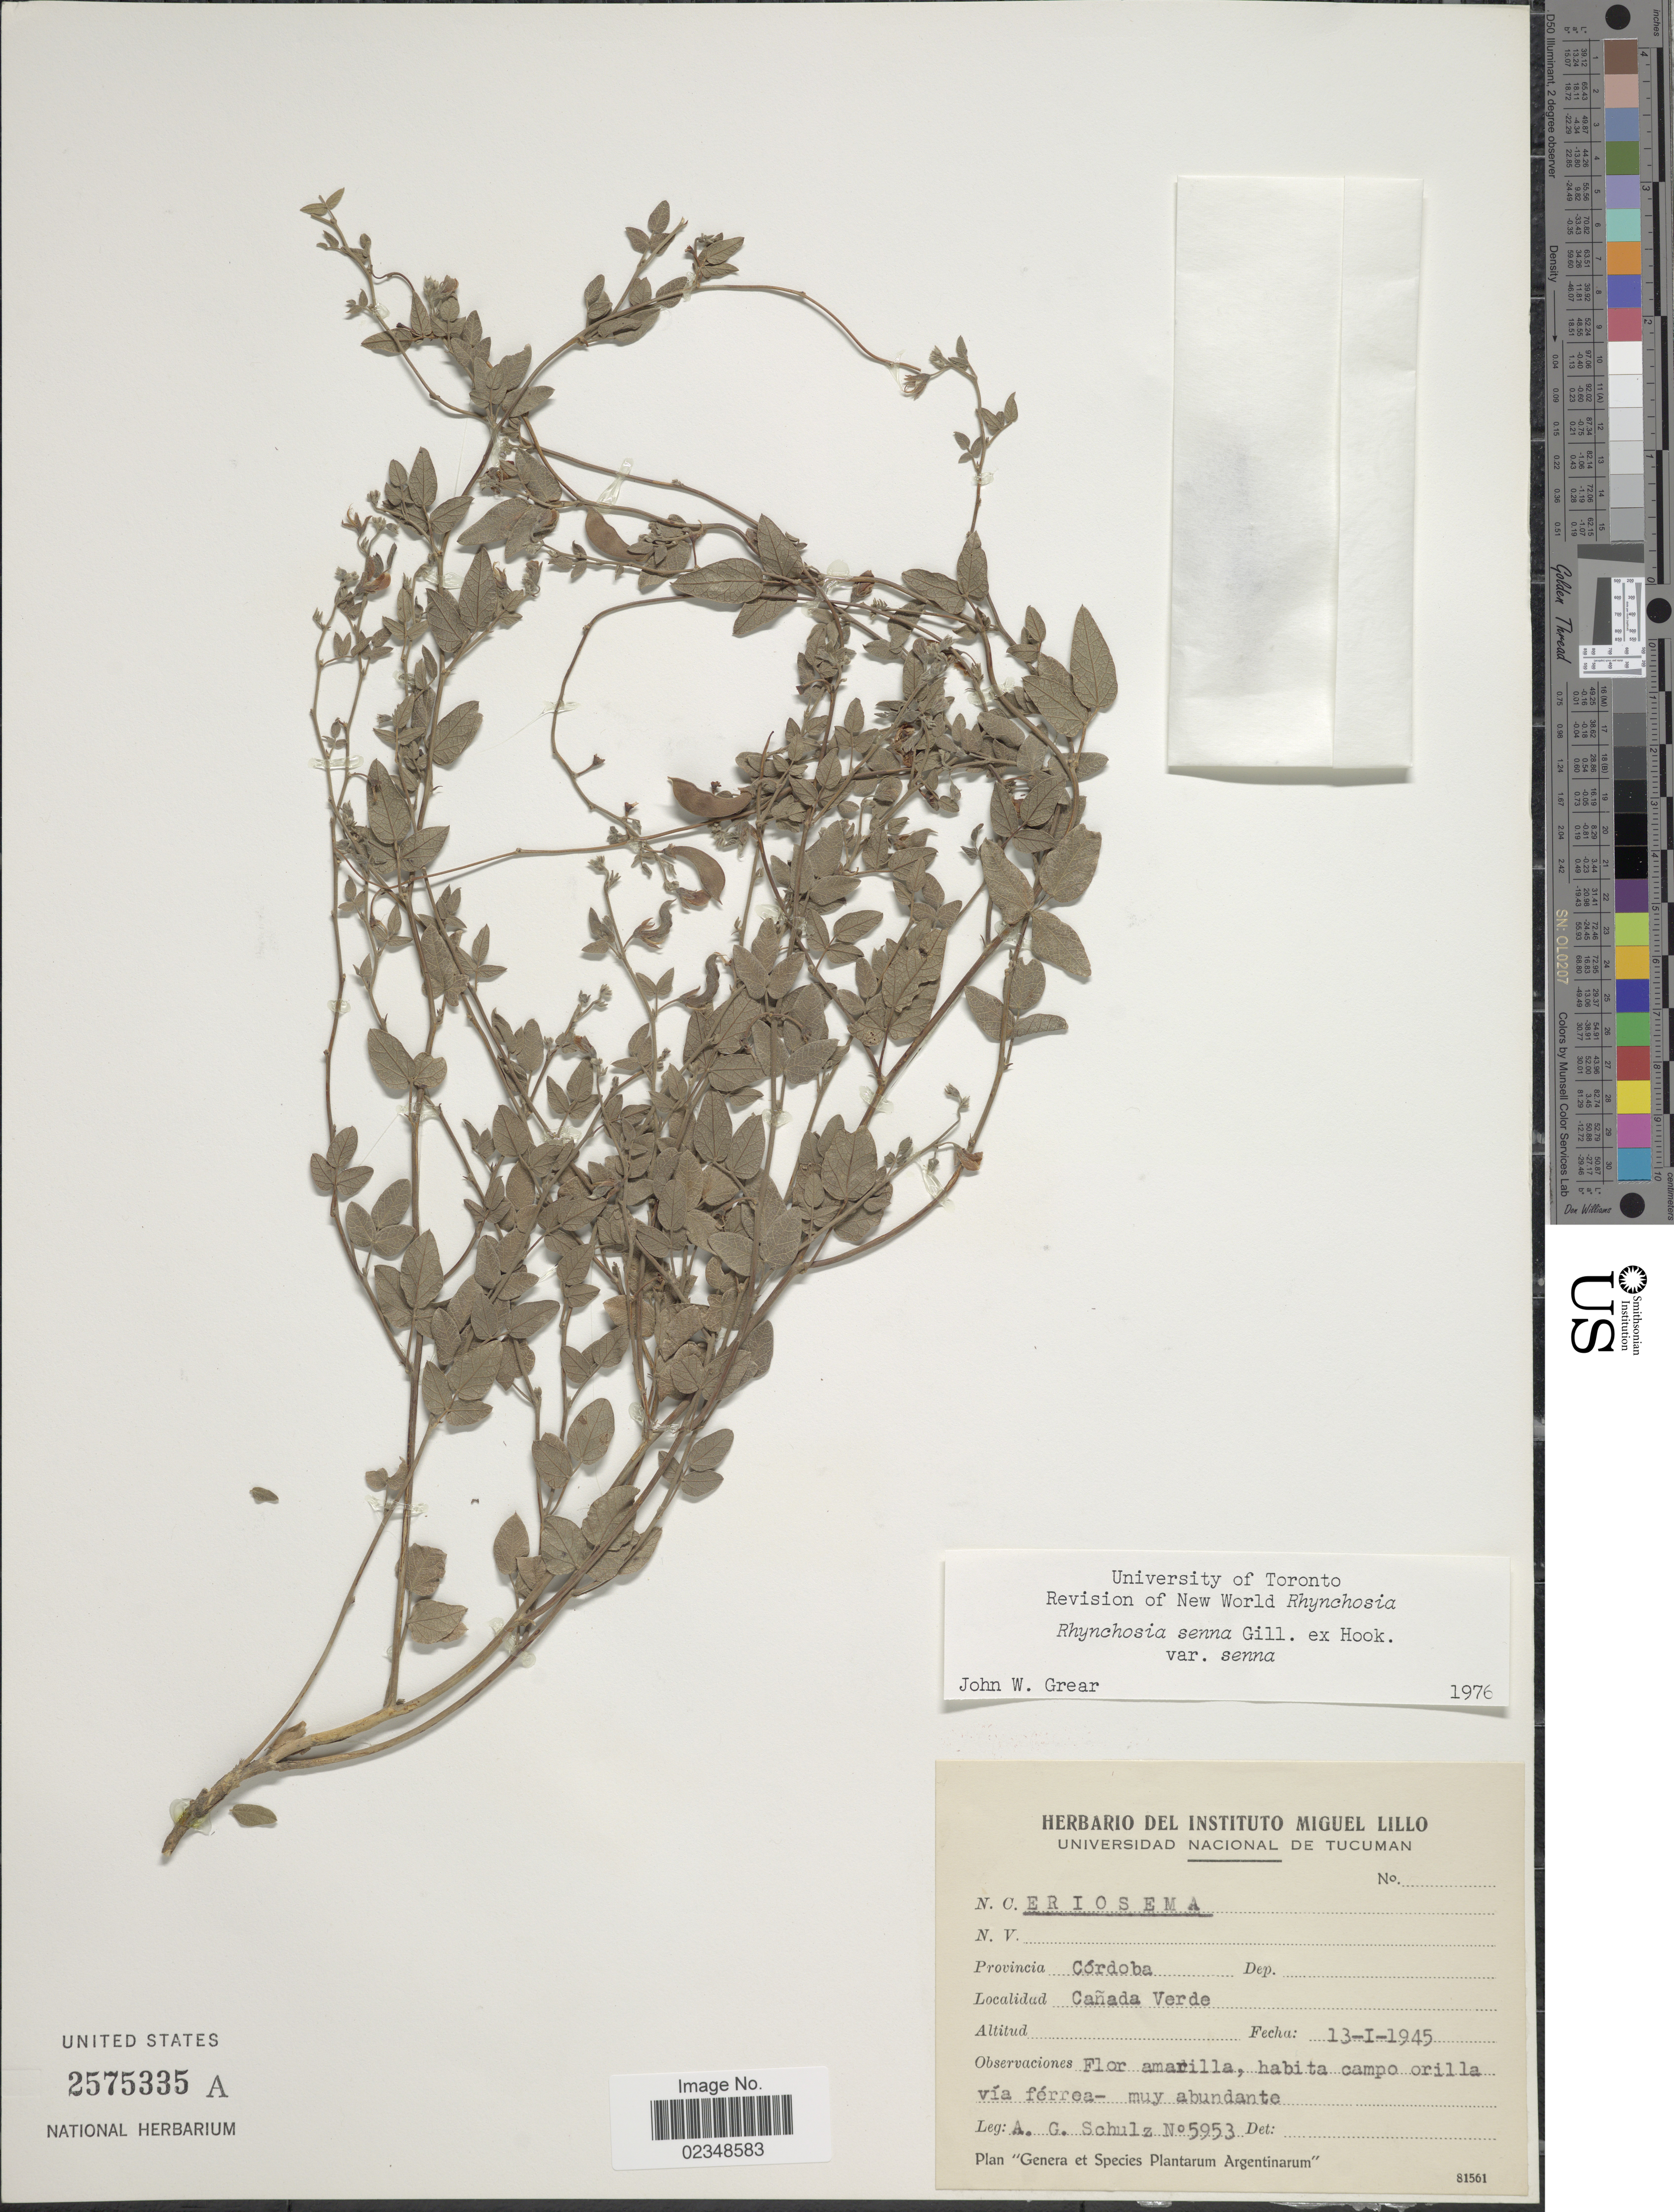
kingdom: Plantae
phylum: Tracheophyta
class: Magnoliopsida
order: Fabales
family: Fabaceae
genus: Rhynchosia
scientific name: Rhynchosia senna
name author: Gillies ex Hook.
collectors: A. G. Schulz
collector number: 5953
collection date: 1945-01-13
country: Argentina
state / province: Cordoba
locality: Canada Verde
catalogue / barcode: US 2575335A